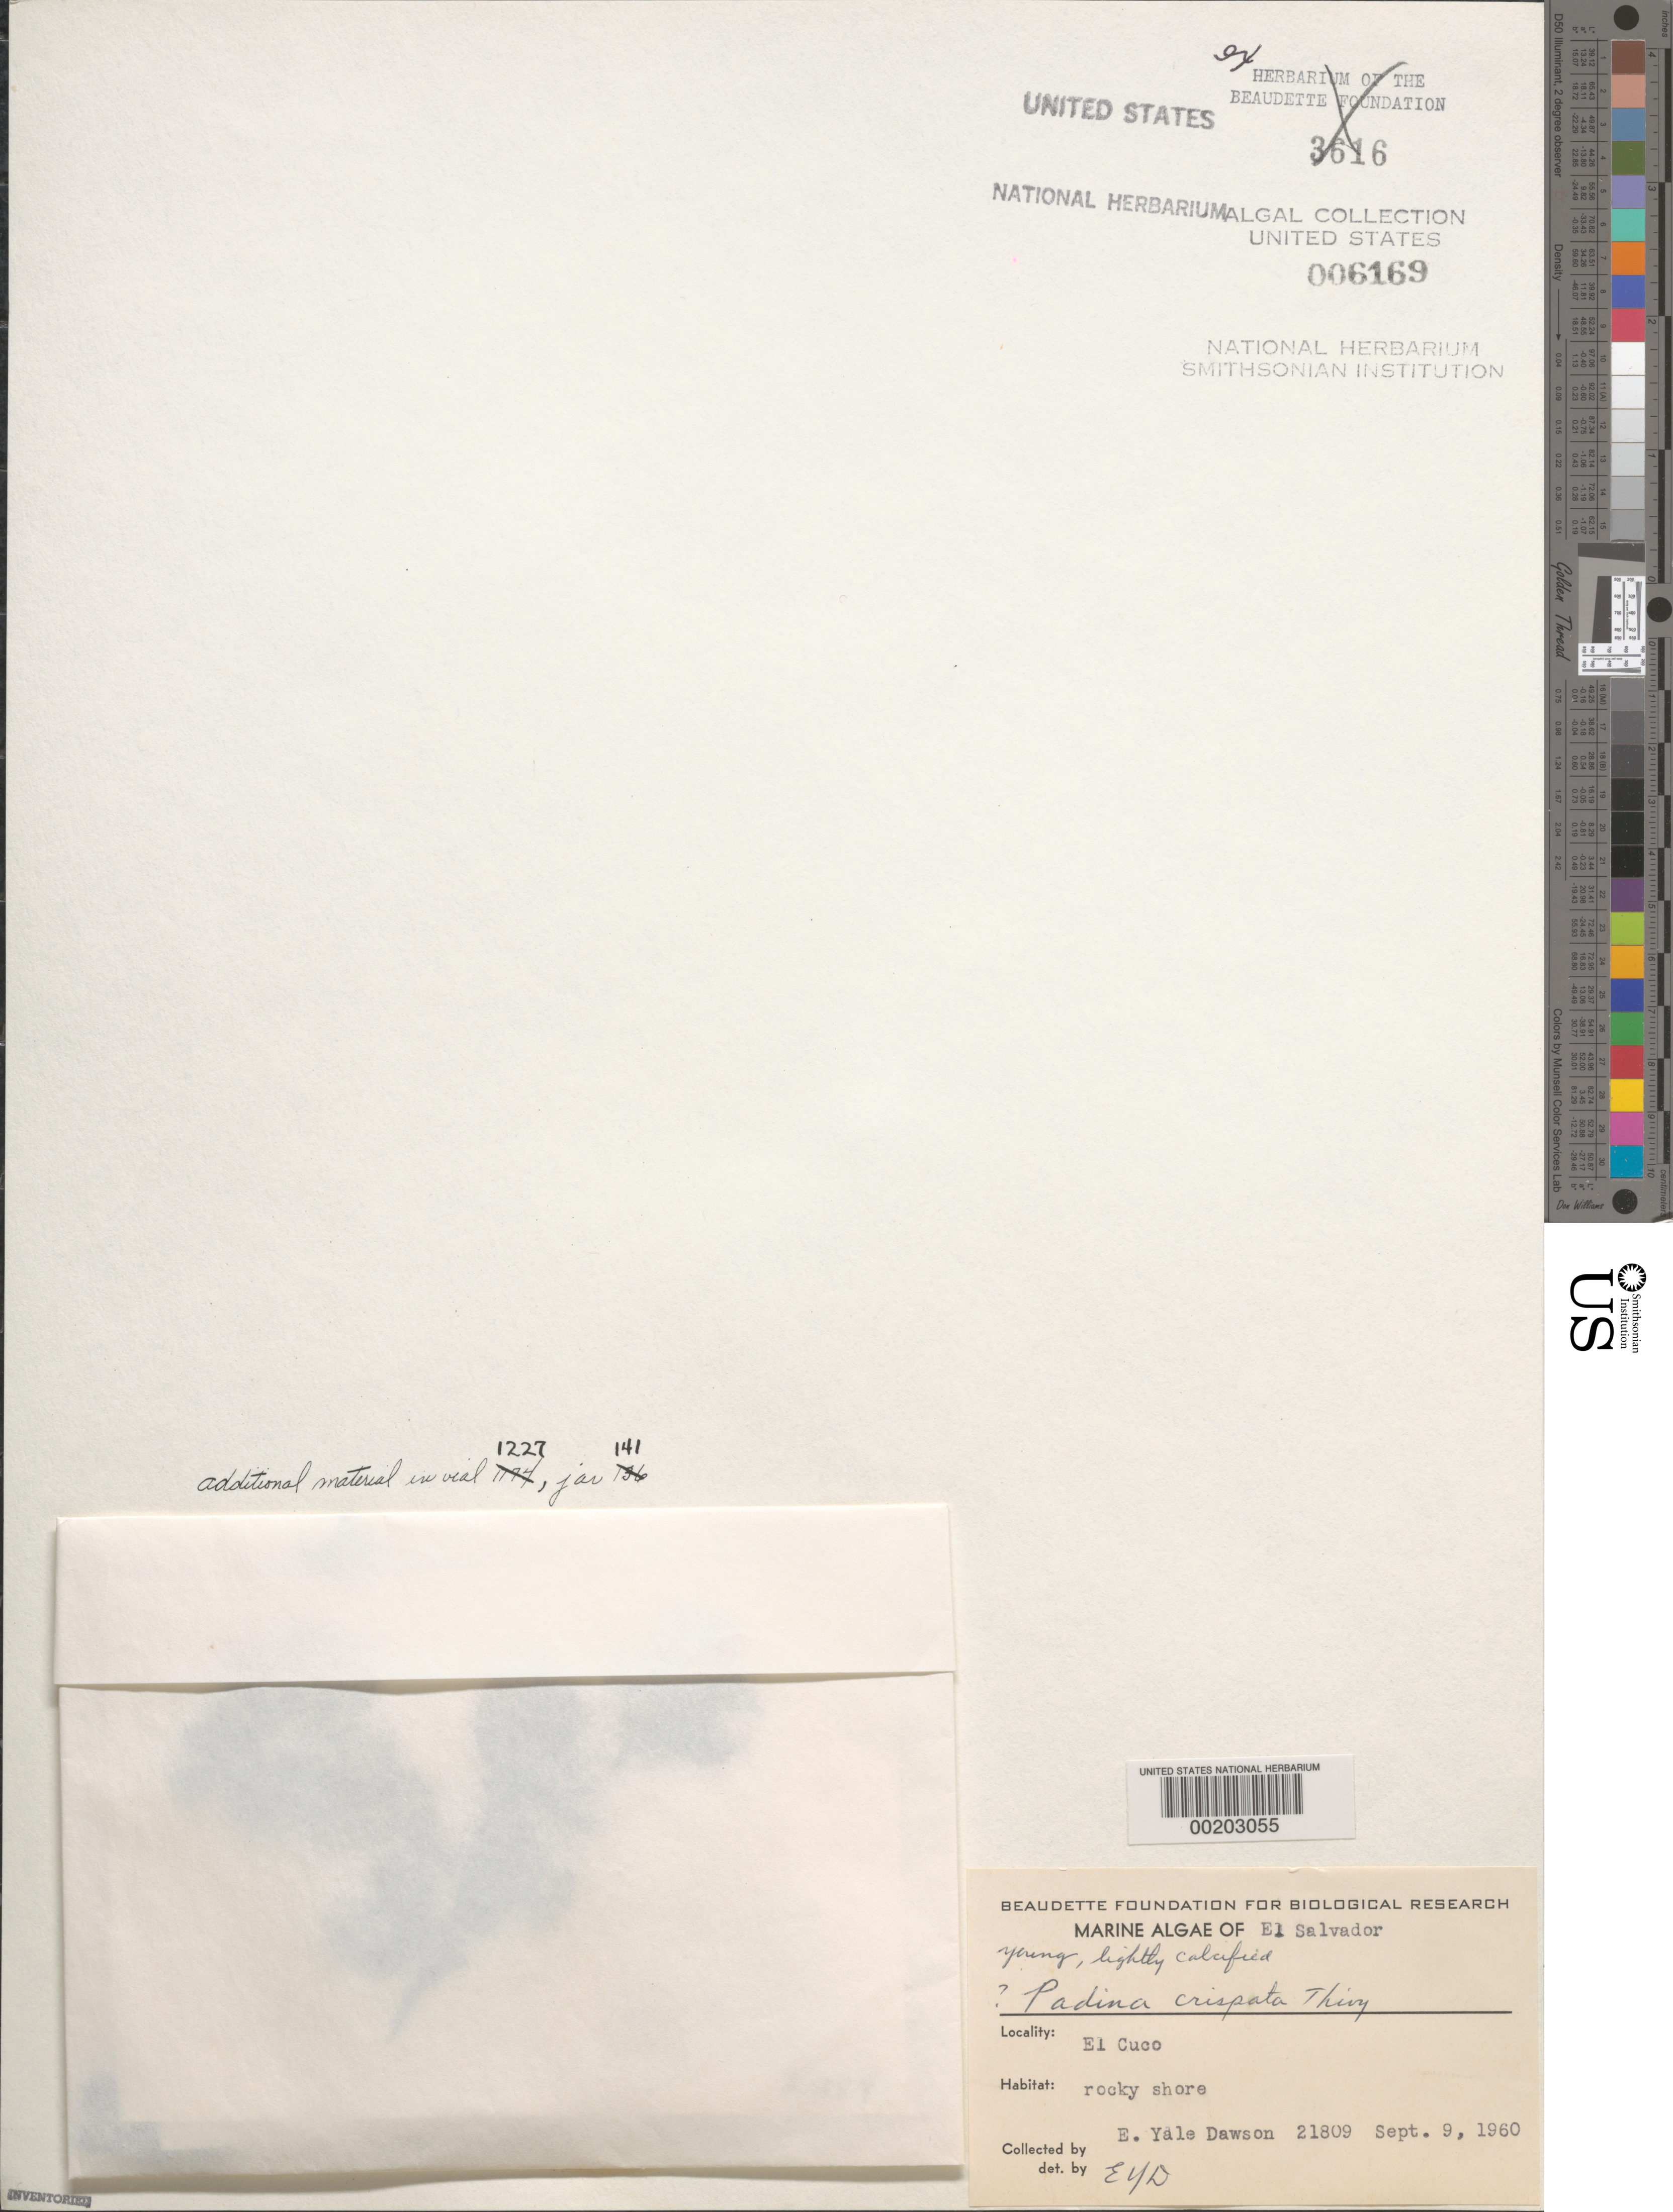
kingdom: Chromista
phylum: Ochrophyta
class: Phaeophyceae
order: Dictyotales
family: Dictyotaceae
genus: Padina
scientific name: Padina crispata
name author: Thivy in W.R. Taylor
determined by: Dawson, E. Y.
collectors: E. Y. Dawson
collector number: EYD 21809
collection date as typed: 09 Sep 1960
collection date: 1960-09-09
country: El Salvador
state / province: Usulután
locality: El Cuco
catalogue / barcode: US 6169